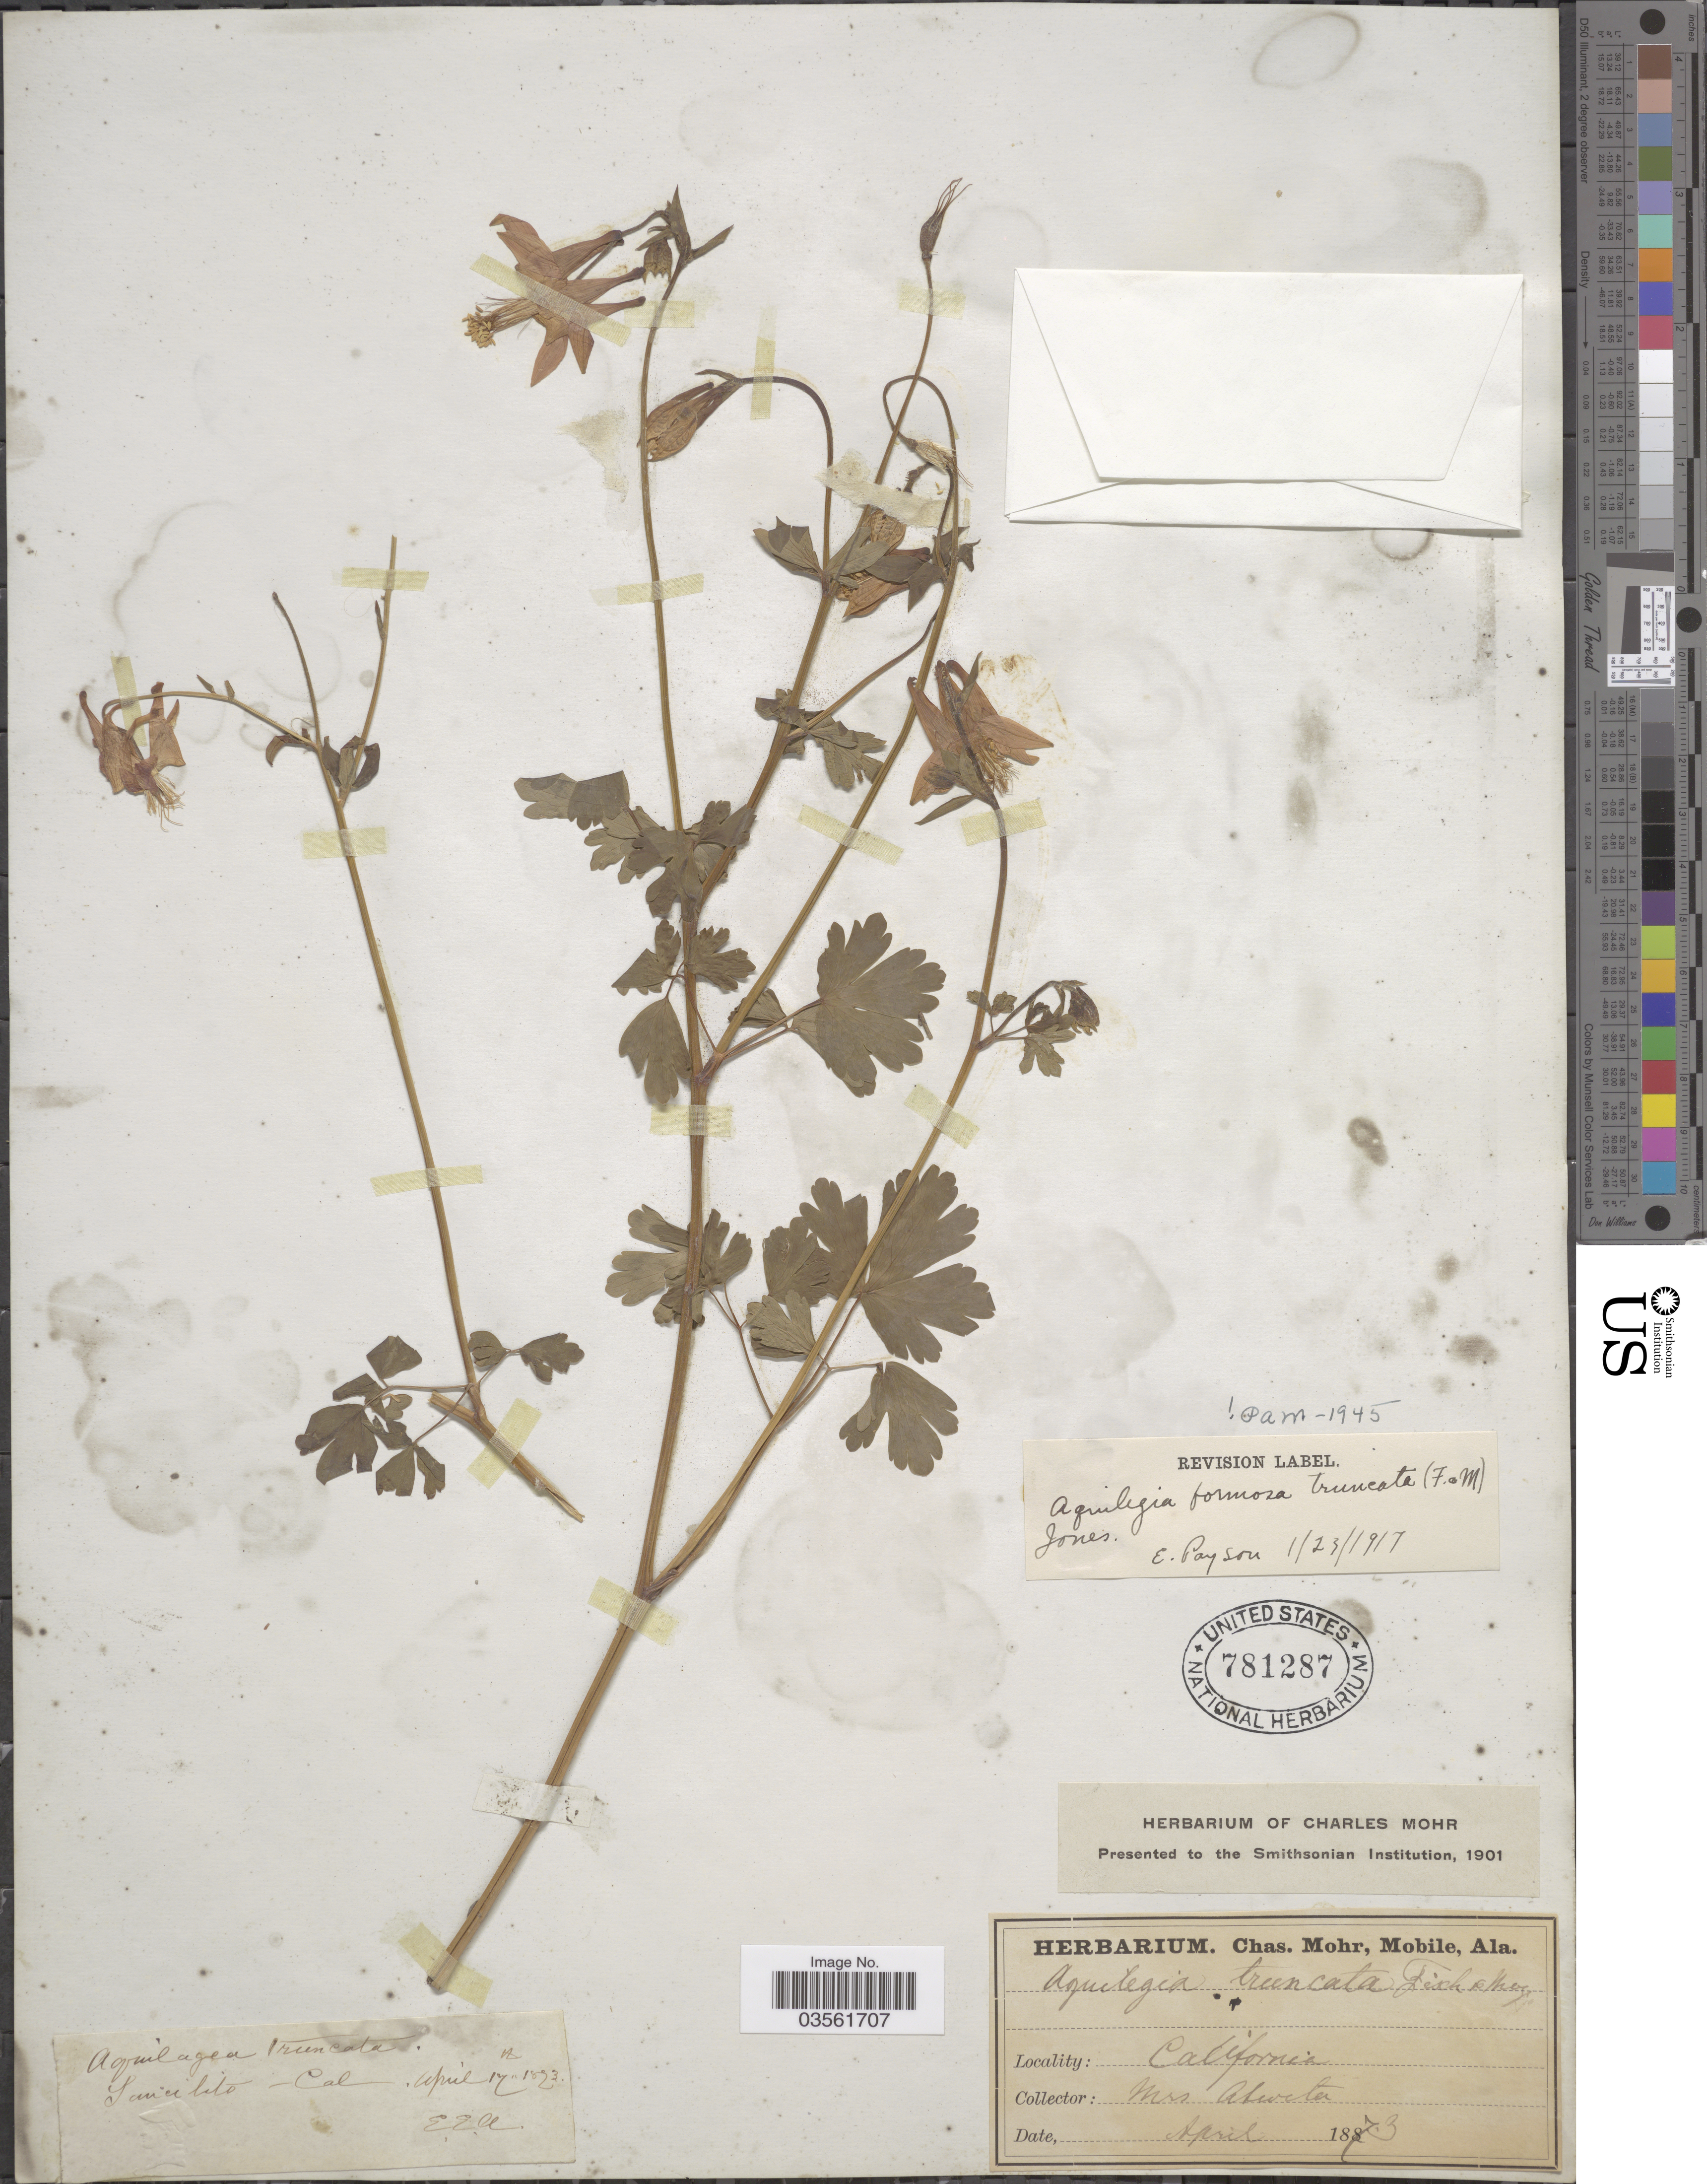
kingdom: Plantae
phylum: Tracheophyta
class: Magnoliopsida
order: Ranunculales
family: Ranunculaceae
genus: Aquilegia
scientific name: Aquilegia formosa var. truncata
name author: M.E. Jones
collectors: E. E. Atwater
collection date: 1873-04-17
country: United States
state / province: California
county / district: Marin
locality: Saucilito.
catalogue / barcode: US 781287